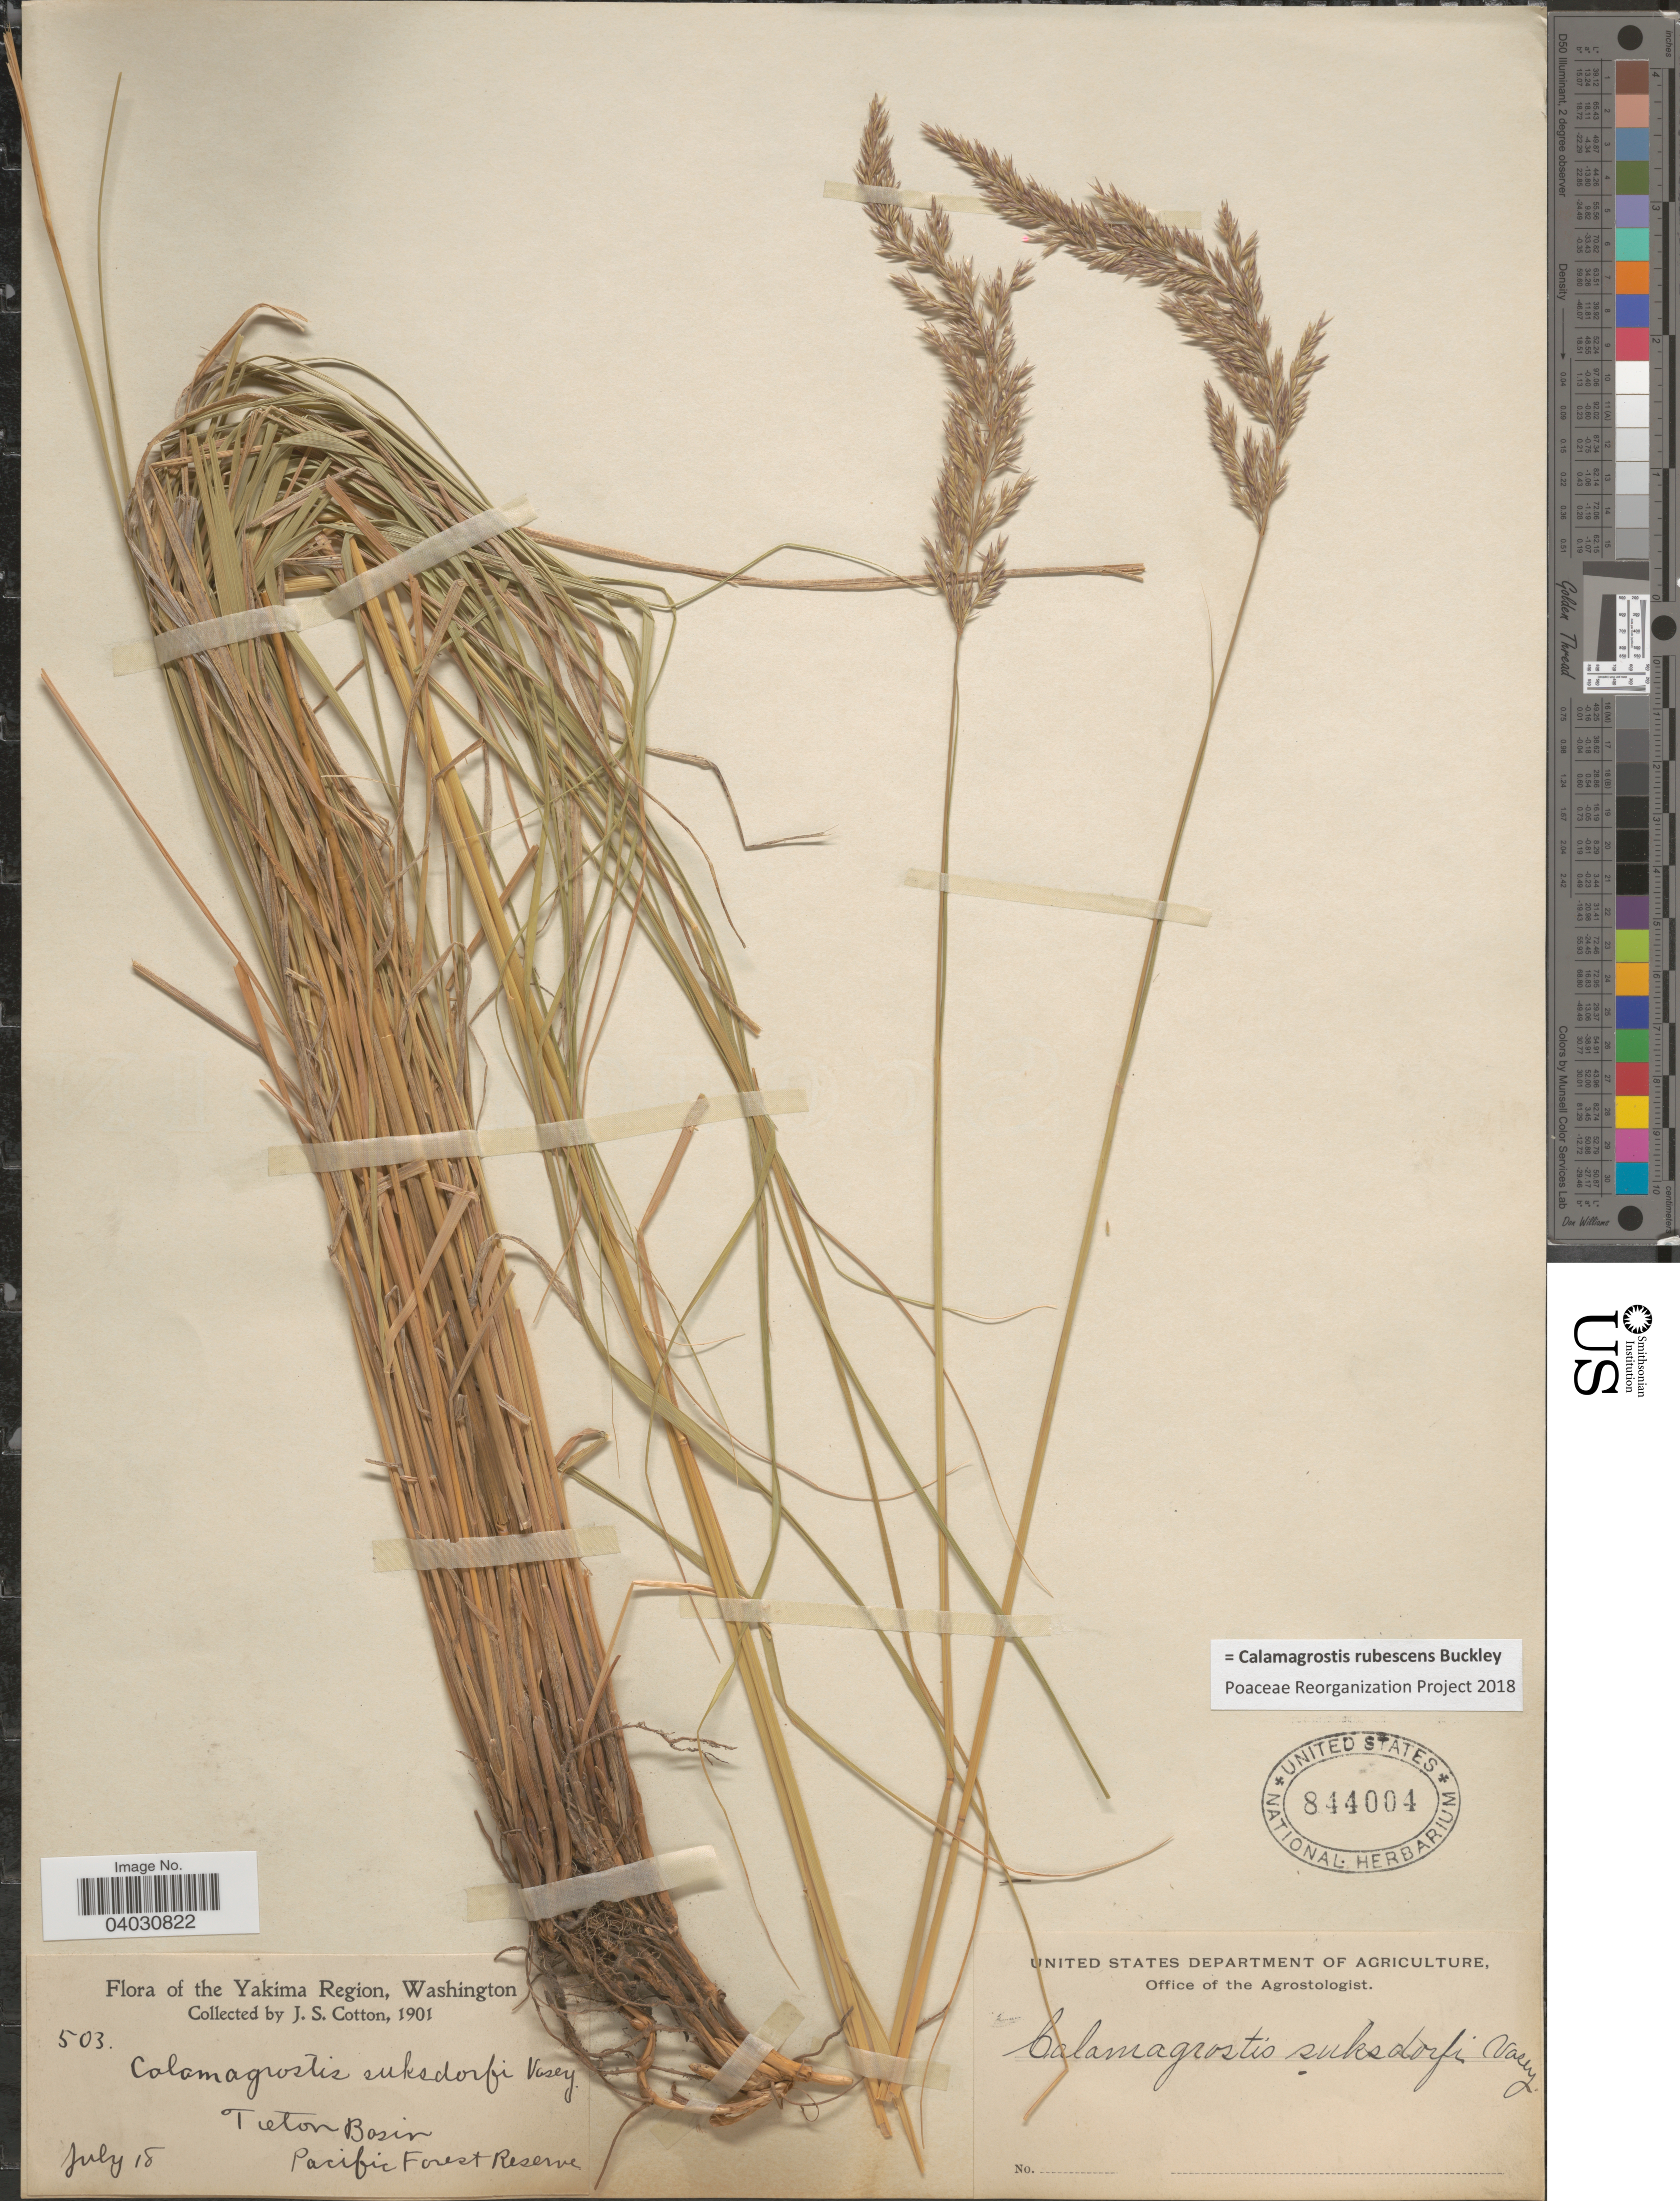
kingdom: Plantae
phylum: Tracheophyta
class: Liliopsida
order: Poales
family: Poaceae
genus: Calamagrostis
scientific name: Calamagrostis rubescens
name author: Buckley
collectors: J. S. Cotton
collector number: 503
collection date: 1901-07-18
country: United States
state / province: Washington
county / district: Yakima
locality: The Yakima Region. Teton Basin, Pacific Forest Reserve.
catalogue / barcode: US 844004